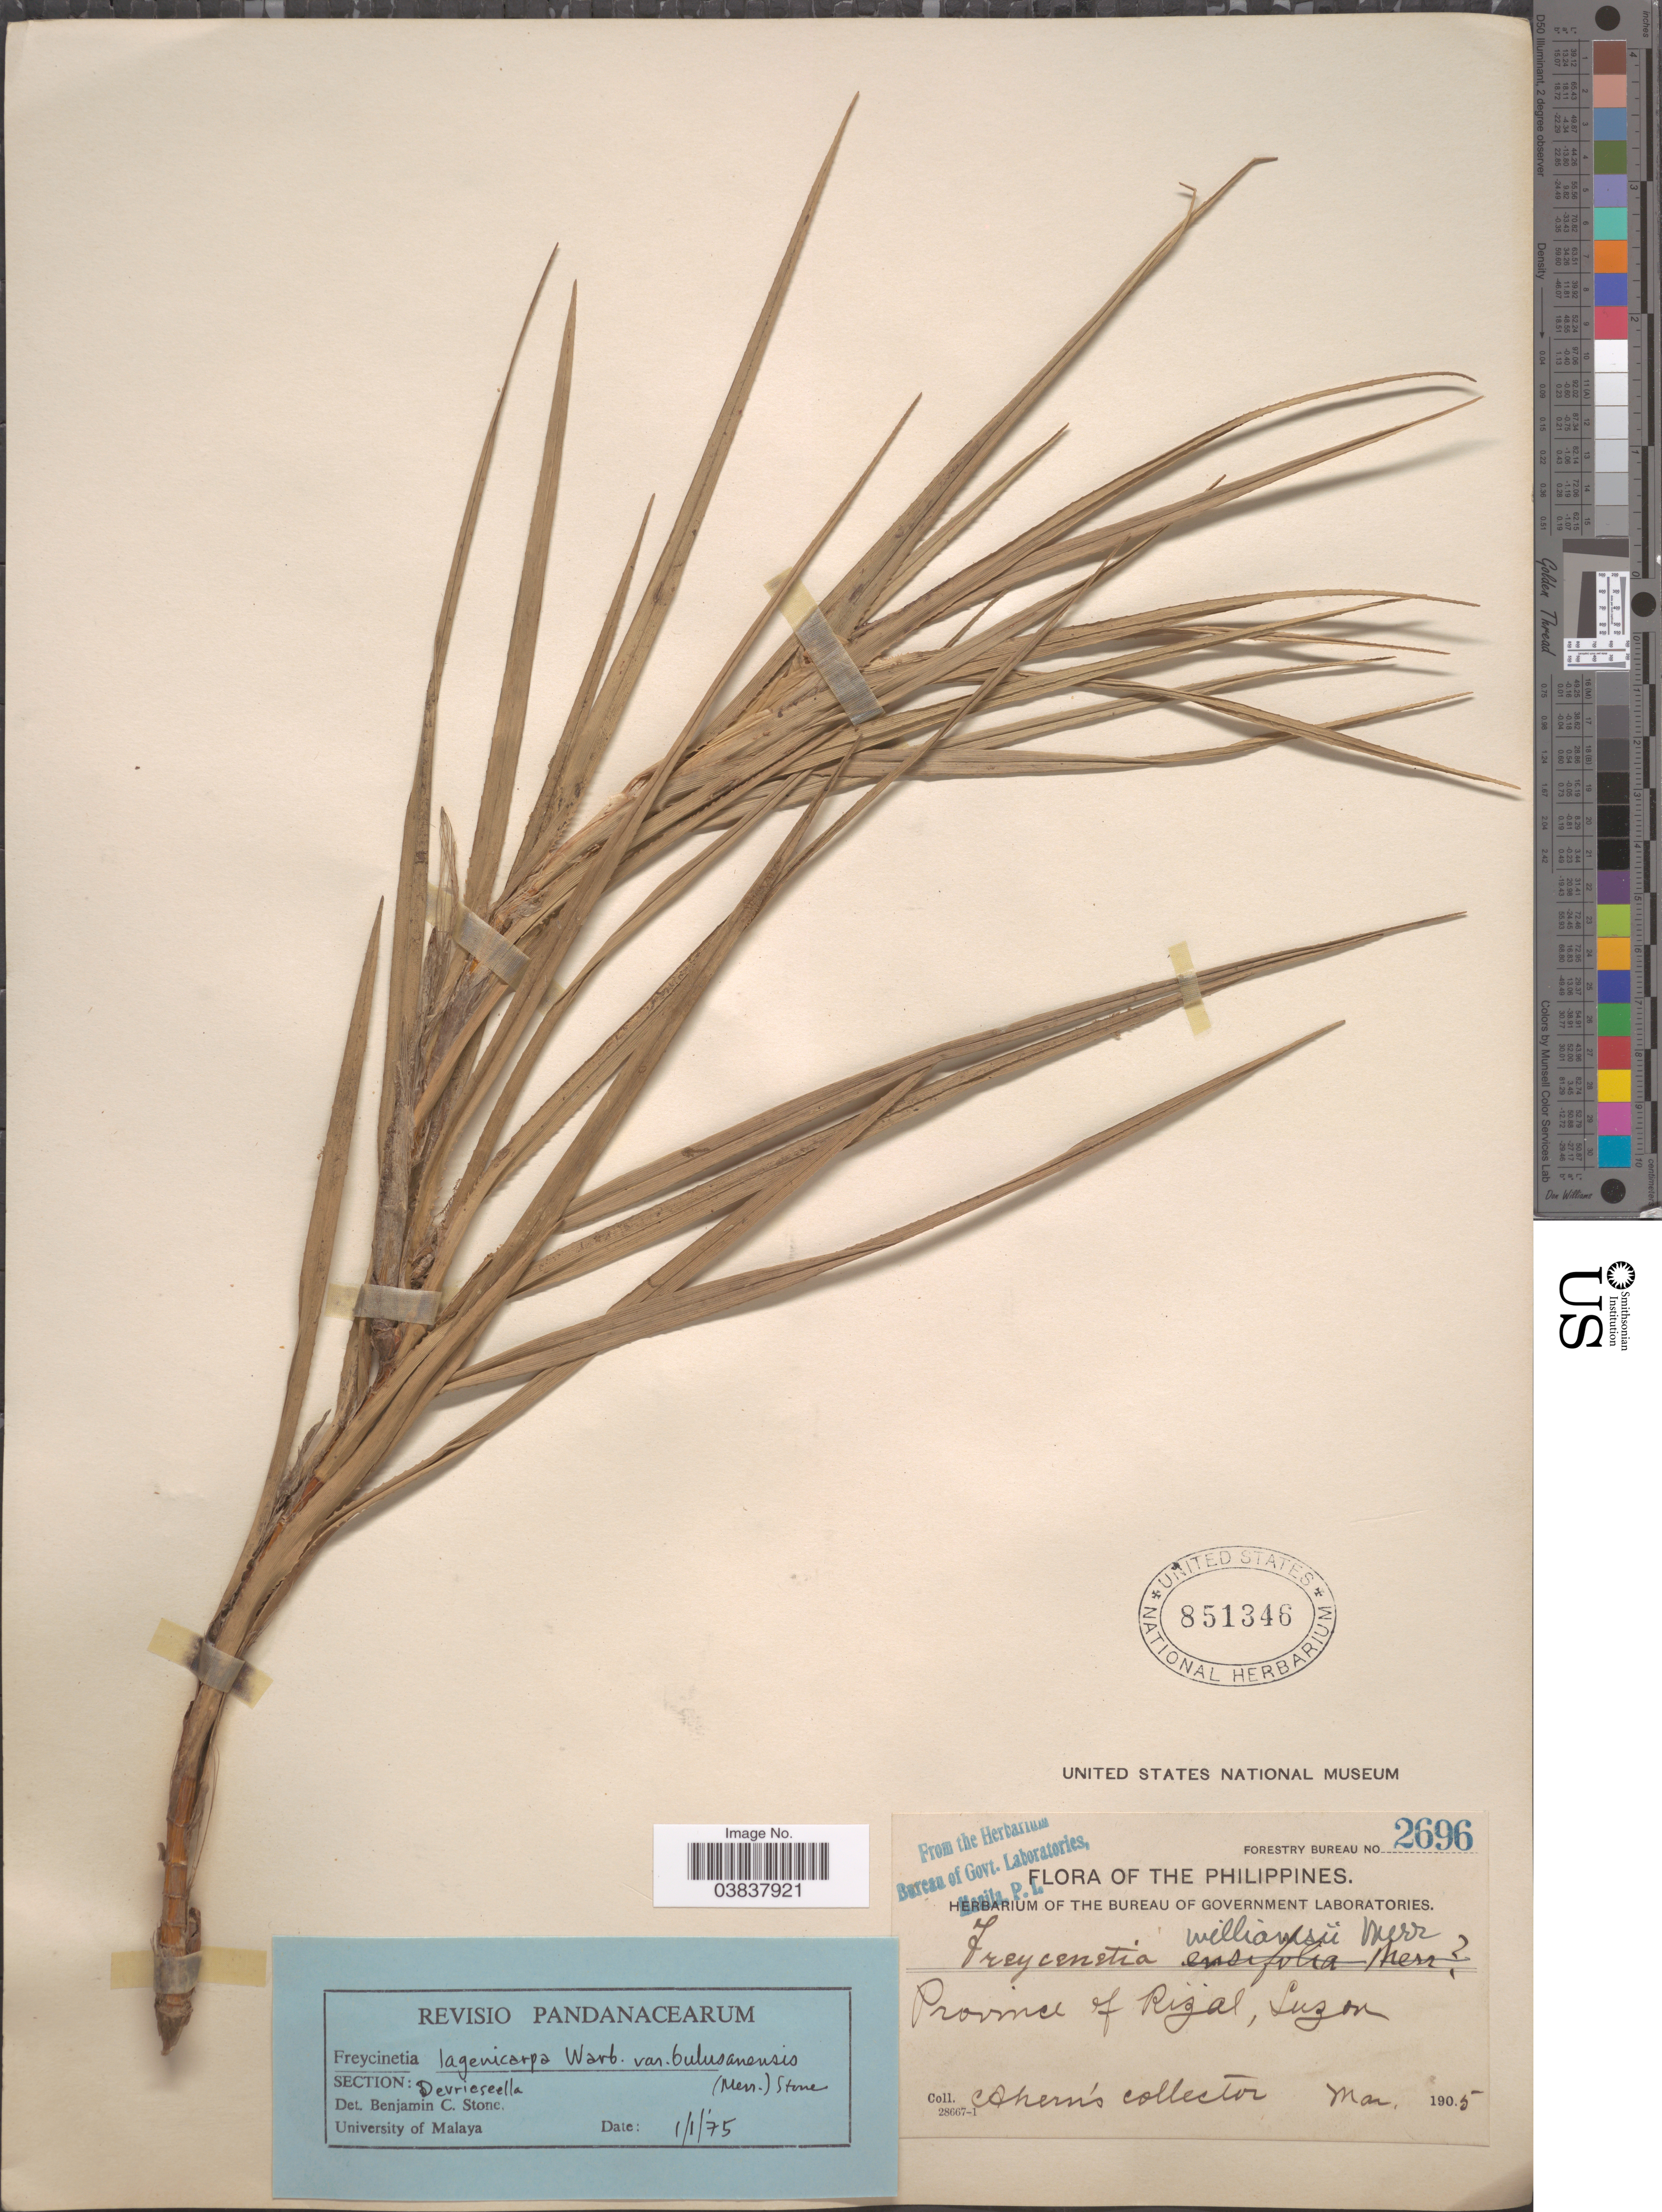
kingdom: Plantae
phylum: Tracheophyta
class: Liliopsida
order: Pandanales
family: Pandanaceae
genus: Freycinetia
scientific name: Freycinetia lagenicarpa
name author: Warb.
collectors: Ahern's collector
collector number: Forestry Bureau 2696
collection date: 1905-03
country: Philippines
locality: Province of Rizal, Luzon.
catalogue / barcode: US 851346